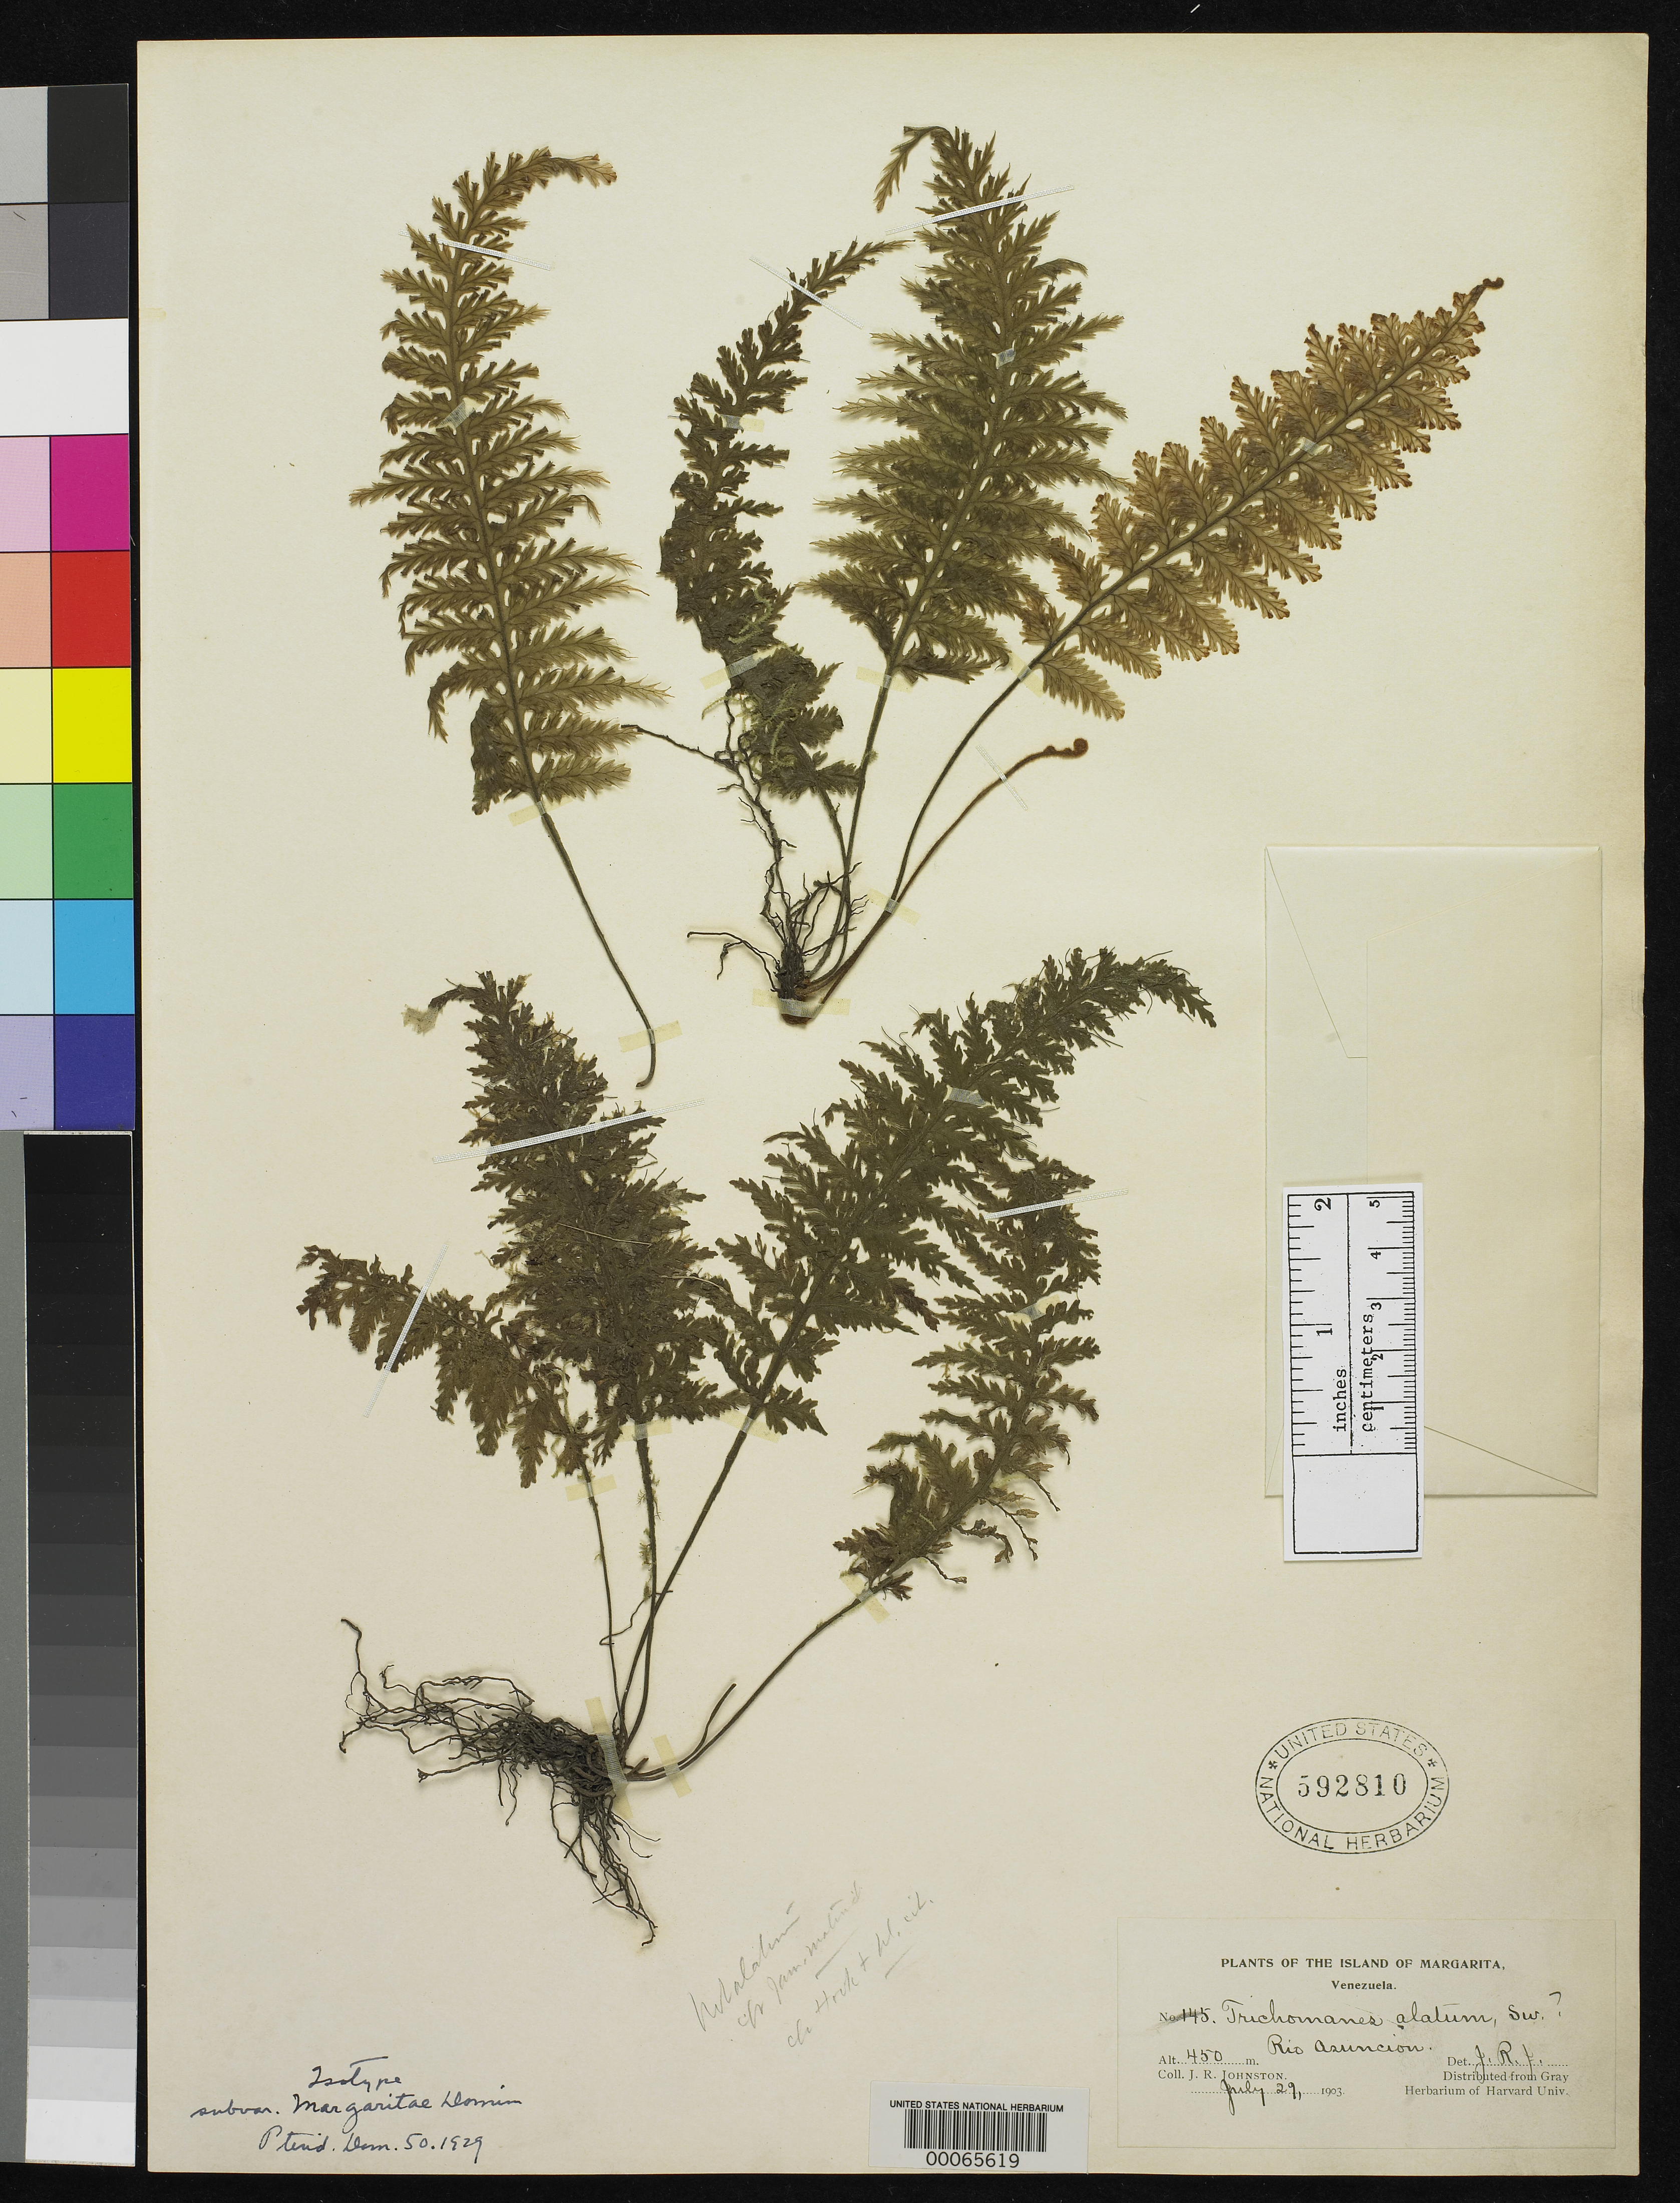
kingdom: Plantae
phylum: Tracheophyta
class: Polypodiopsida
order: Hymenophyllales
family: Hymenophyllaceae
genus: Trichomanes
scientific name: Trichomanes alatum subvar. margaritae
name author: Domin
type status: Type Collection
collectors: J. Johnston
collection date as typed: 29 Jul 1903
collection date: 1903-07-29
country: Venezuela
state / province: Nueva Esparta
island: Margarita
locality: Rio Asuncion.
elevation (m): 450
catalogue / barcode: US 592810